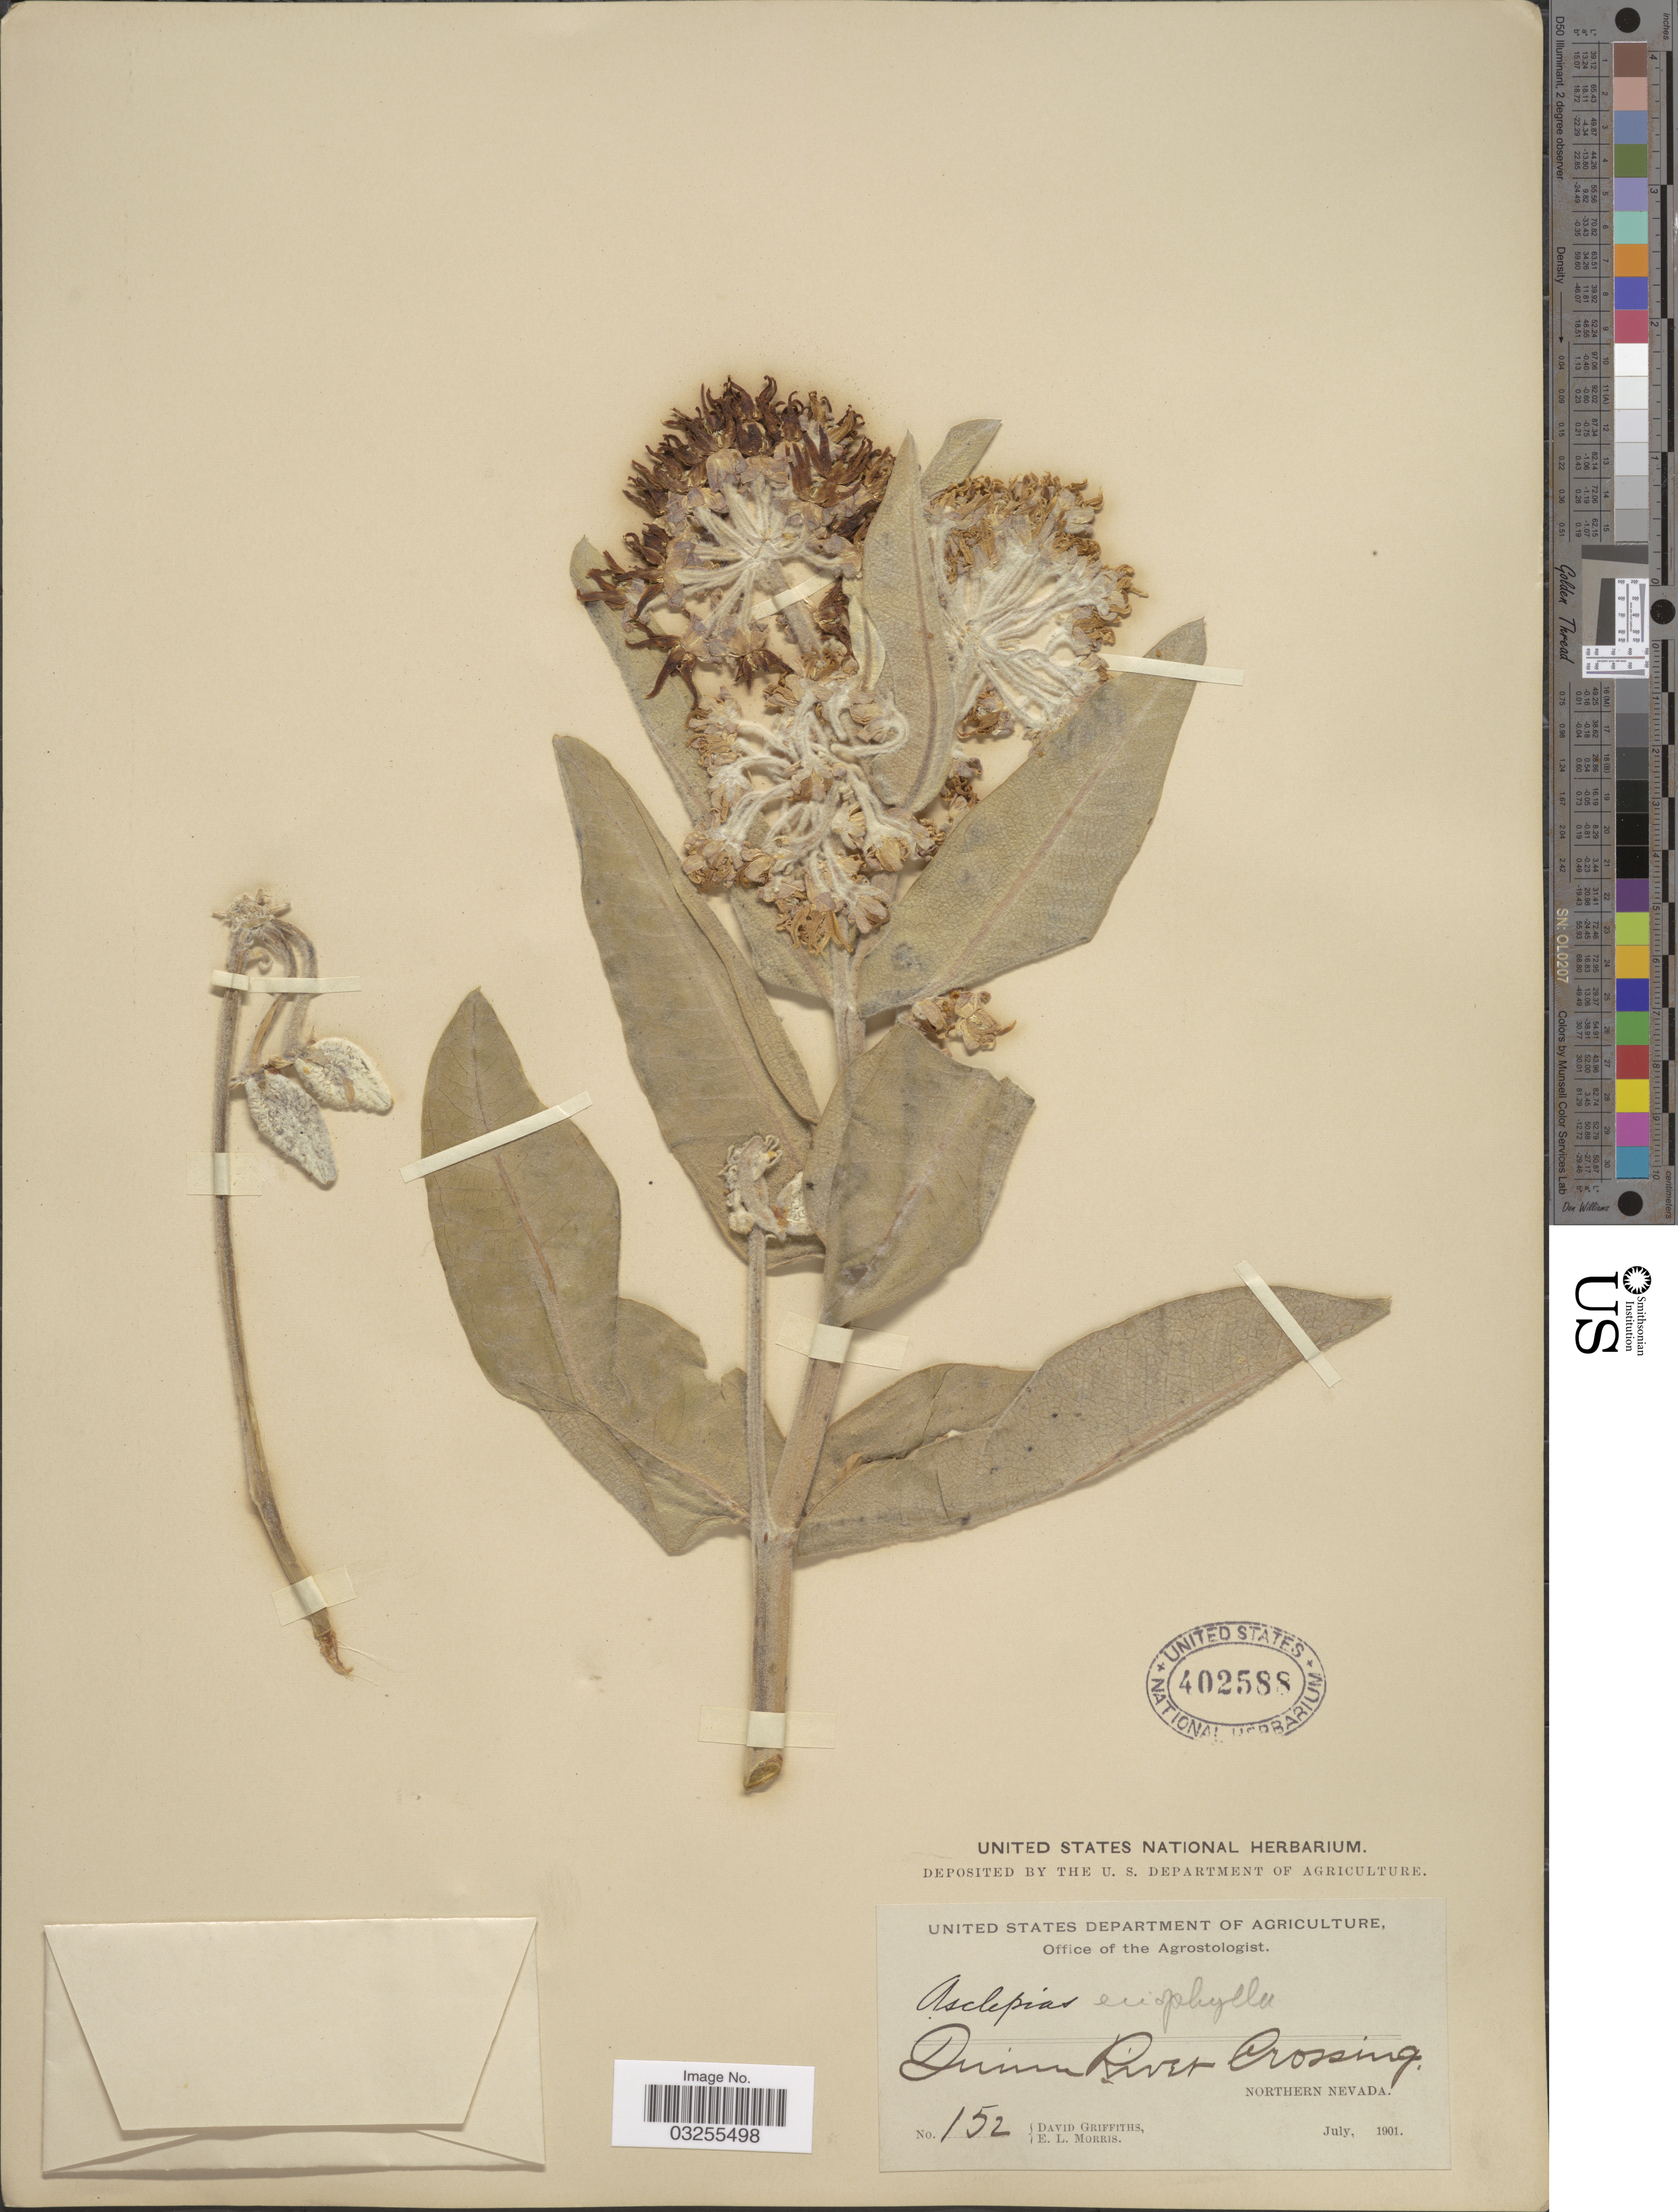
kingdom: Plantae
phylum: Tracheophyta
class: Magnoliopsida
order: Gentianales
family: Apocynaceae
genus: Asclepias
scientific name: Asclepias speciosa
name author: Torr.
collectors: D. Griffiths & E. Morris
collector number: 152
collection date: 1901-07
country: United States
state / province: Nevada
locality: Quinn River Crossing. Northern Nevada.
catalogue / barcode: US 402588